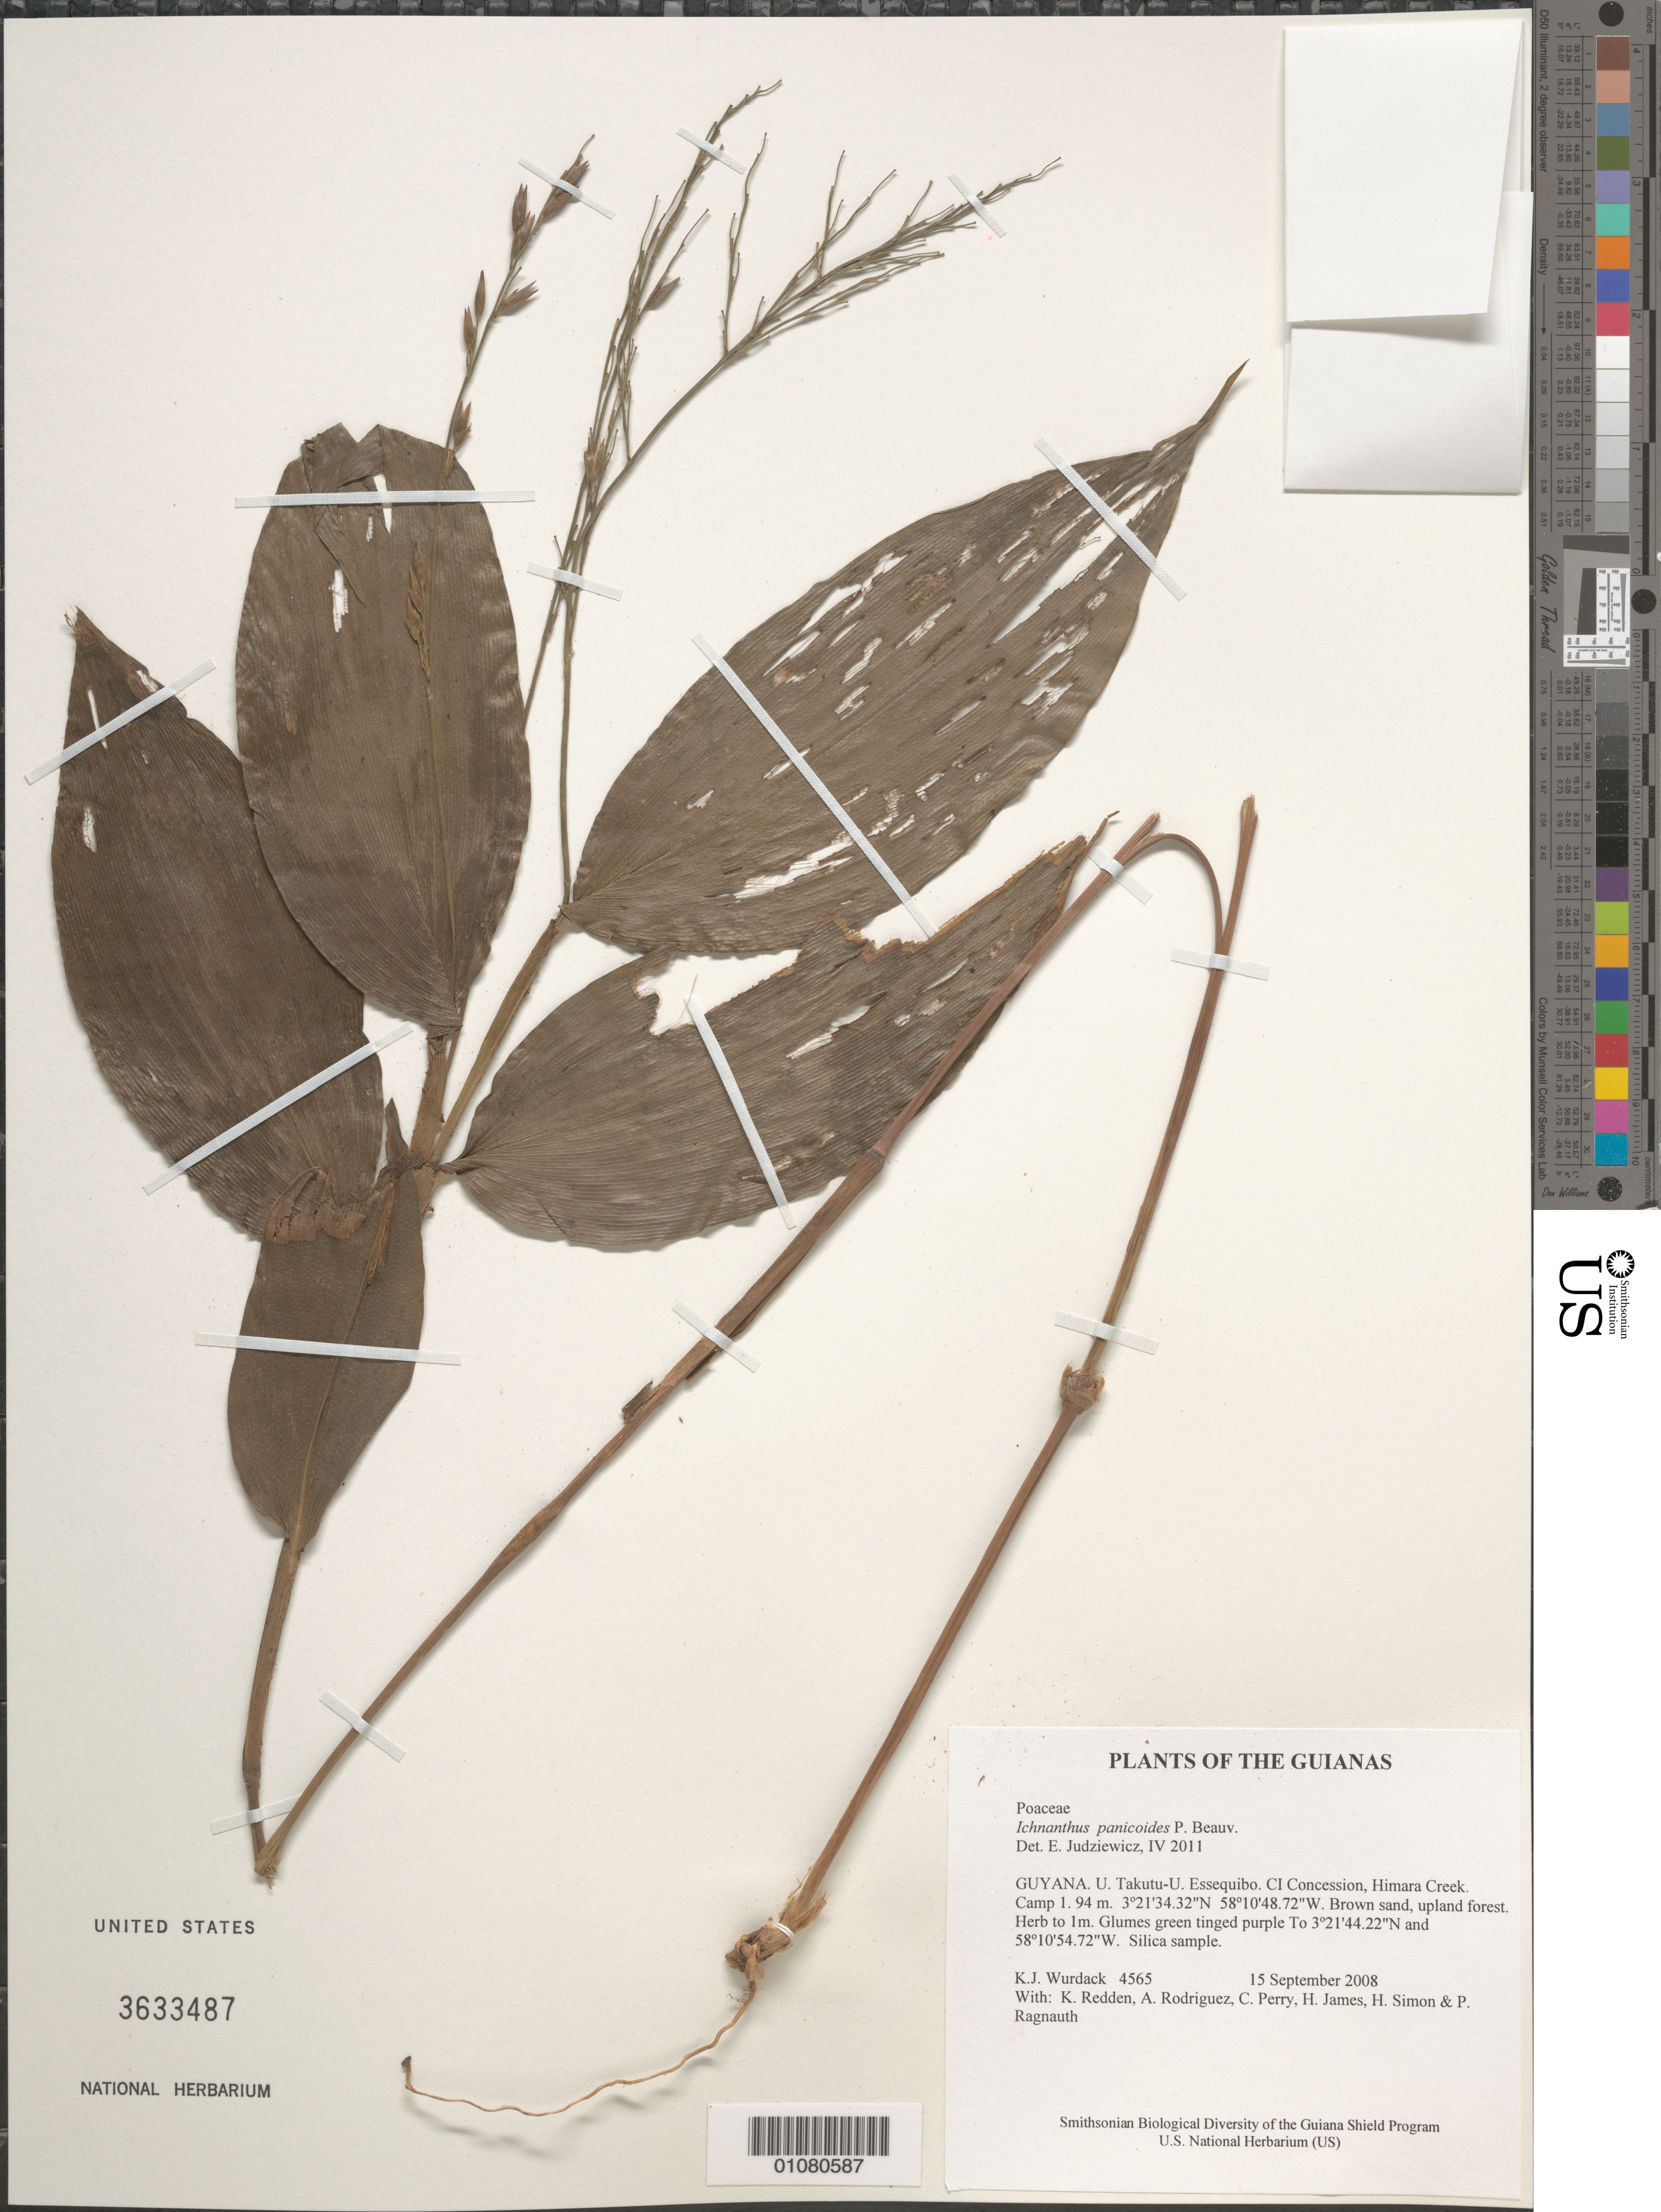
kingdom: Plantae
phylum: Tracheophyta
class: Liliopsida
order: Poales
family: Poaceae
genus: Ichnanthus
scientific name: Ichnanthus panicoides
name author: P. Beauv.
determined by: Judziewicz, E. J.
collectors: K. Wurdack, K. M. Redden, A. Rodriguez, C. Perry, H. James, H. Simon & P. Ragnauth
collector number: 4565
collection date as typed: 15 September 2008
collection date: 2008-09-15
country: Guyana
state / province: U. Takutu-U. Essequibo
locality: CI Concession, Himara Creek. Camp 1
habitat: Brown sand, upland forest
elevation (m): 94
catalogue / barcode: US 3633487